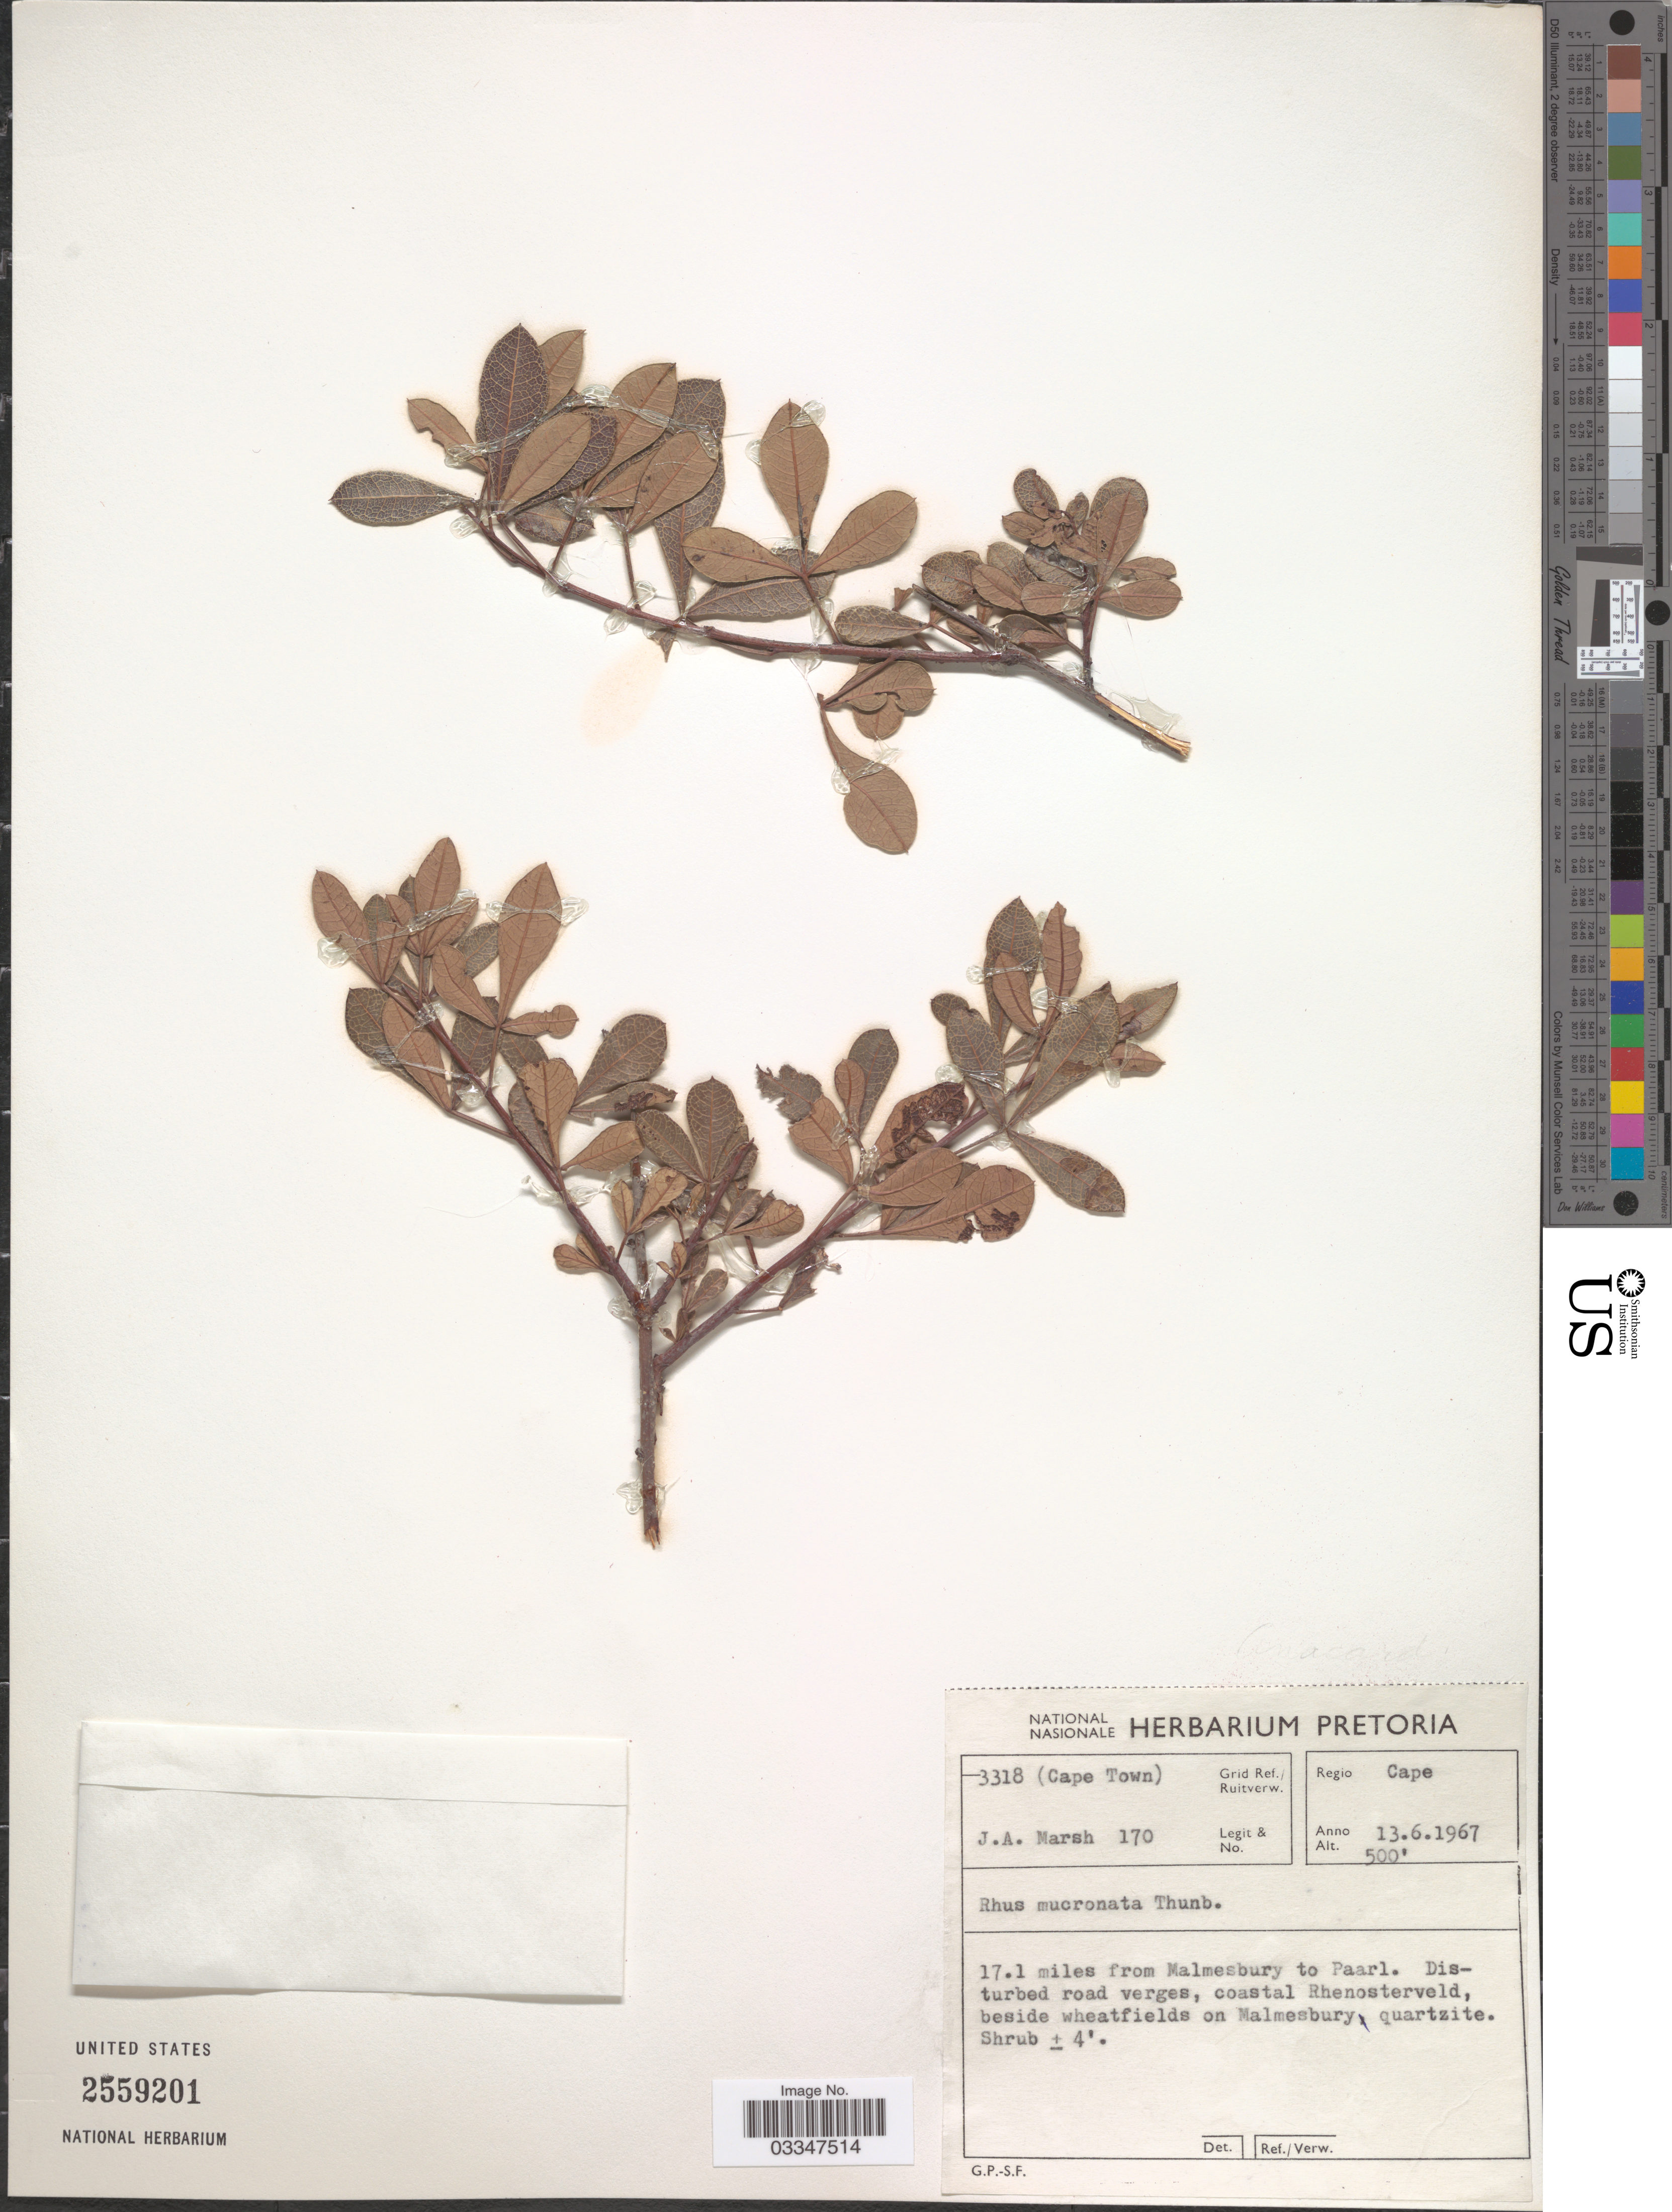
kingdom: Plantae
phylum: Tracheophyta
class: Magnoliopsida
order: Sapindales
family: Anacardiaceae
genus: Rhus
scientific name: Rhus mucronata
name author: Thunb.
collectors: J. Marsh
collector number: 170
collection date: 1967-06-13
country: South Africa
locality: Regio Cape. Grid Ref./ Ruitverw. 3318 (Cape Town). 17.1 miles from Malmesbury to Paarl. Disturbed road verges, coastal Rhenosterveld, beside wheatfields on Malmesbury, quartzite.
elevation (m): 152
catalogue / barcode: US 2559201